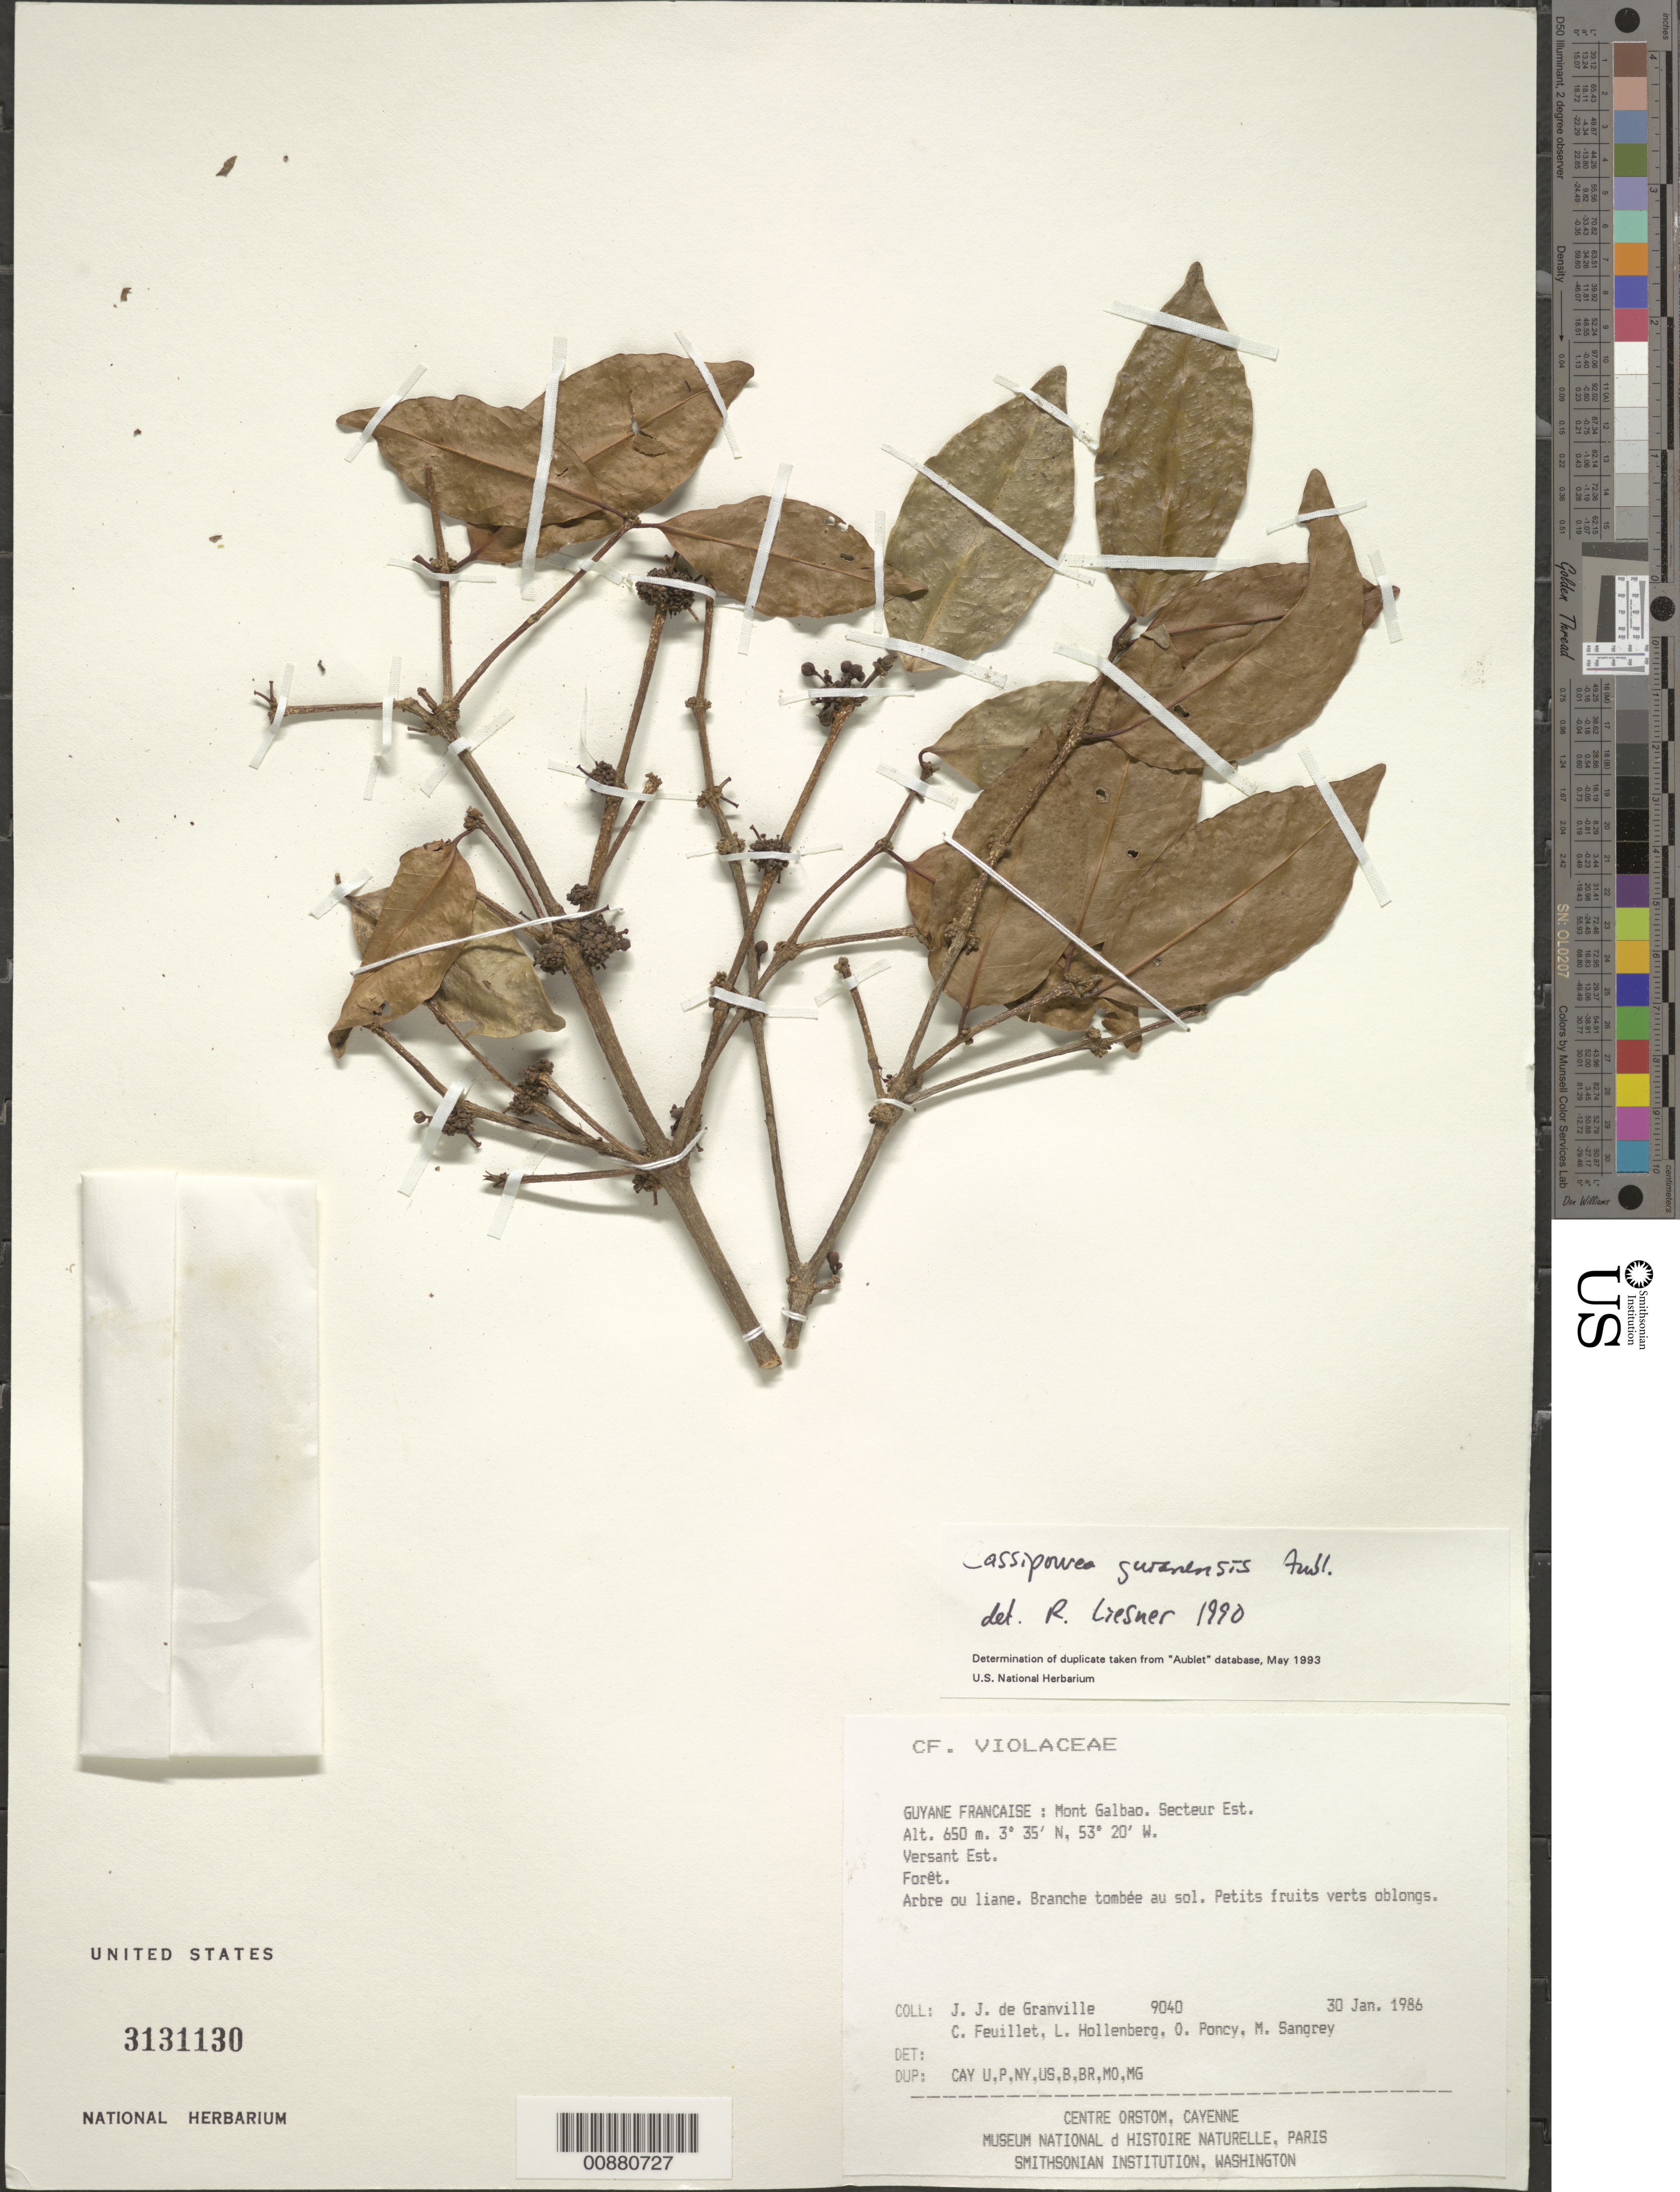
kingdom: Plantae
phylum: Tracheophyta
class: Magnoliopsida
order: Malpighiales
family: Rhizophoraceae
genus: Cassipourea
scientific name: Cassipourea guianensis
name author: Aubl.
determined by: Liesner, R. L.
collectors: J.-J. de Granville, C. Feuillet, L. Hollenberg, O. Poncy & M. S. Sangrey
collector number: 9040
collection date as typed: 30-Jan-86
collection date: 1986-01-30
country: French Guiana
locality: Mont Galbao. Secteur Est. Versant Est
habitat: Forêt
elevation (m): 650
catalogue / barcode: US 3131130